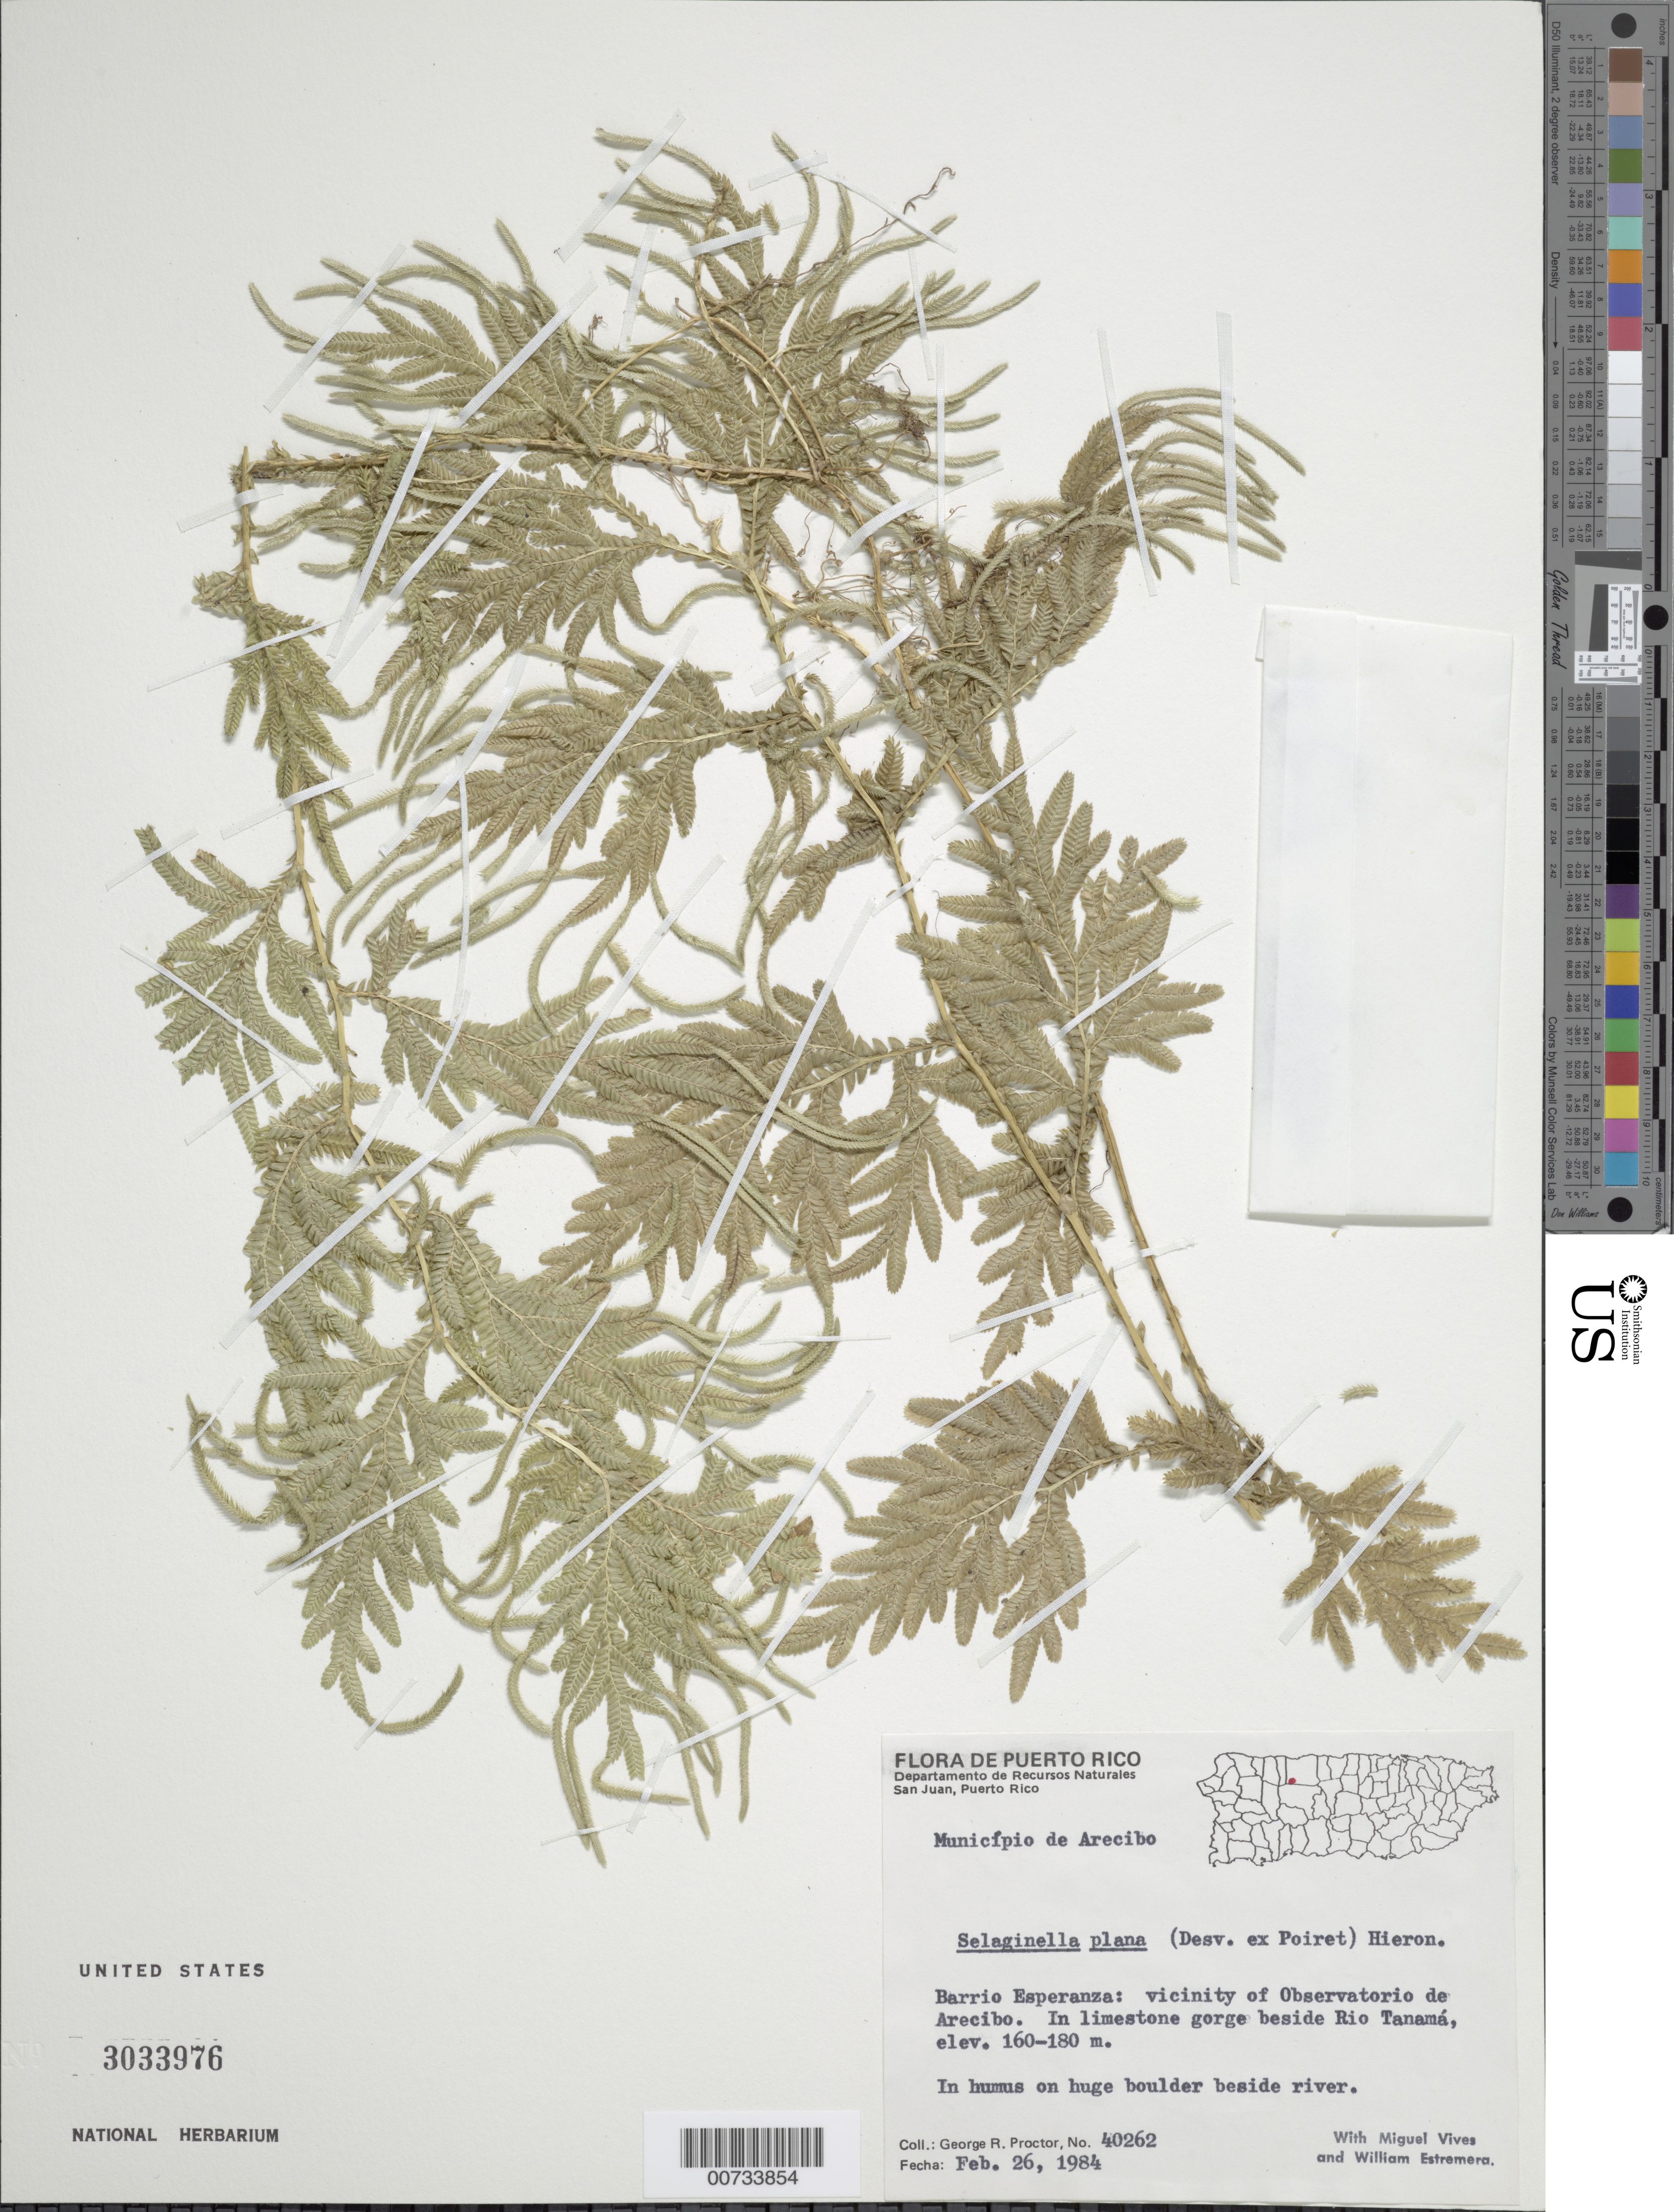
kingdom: Plantae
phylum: Tracheophyta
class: Lycopodiopsida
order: Selaginellales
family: Selaginellaceae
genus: Selaginella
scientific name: Selaginella plana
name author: (Desv. ex Poir.) Hieron.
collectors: G. R. Proctor, M. Vives & W. Estremera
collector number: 40262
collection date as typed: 26 Feb 1984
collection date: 1984-02-26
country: Puerto Rico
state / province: Arecibo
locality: Barrio Esperanza: vic of Observatorio de Arecibo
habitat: In limestone gorge beside Rio Tanama; In humus on huge boulder beside river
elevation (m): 160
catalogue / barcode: US 3033976